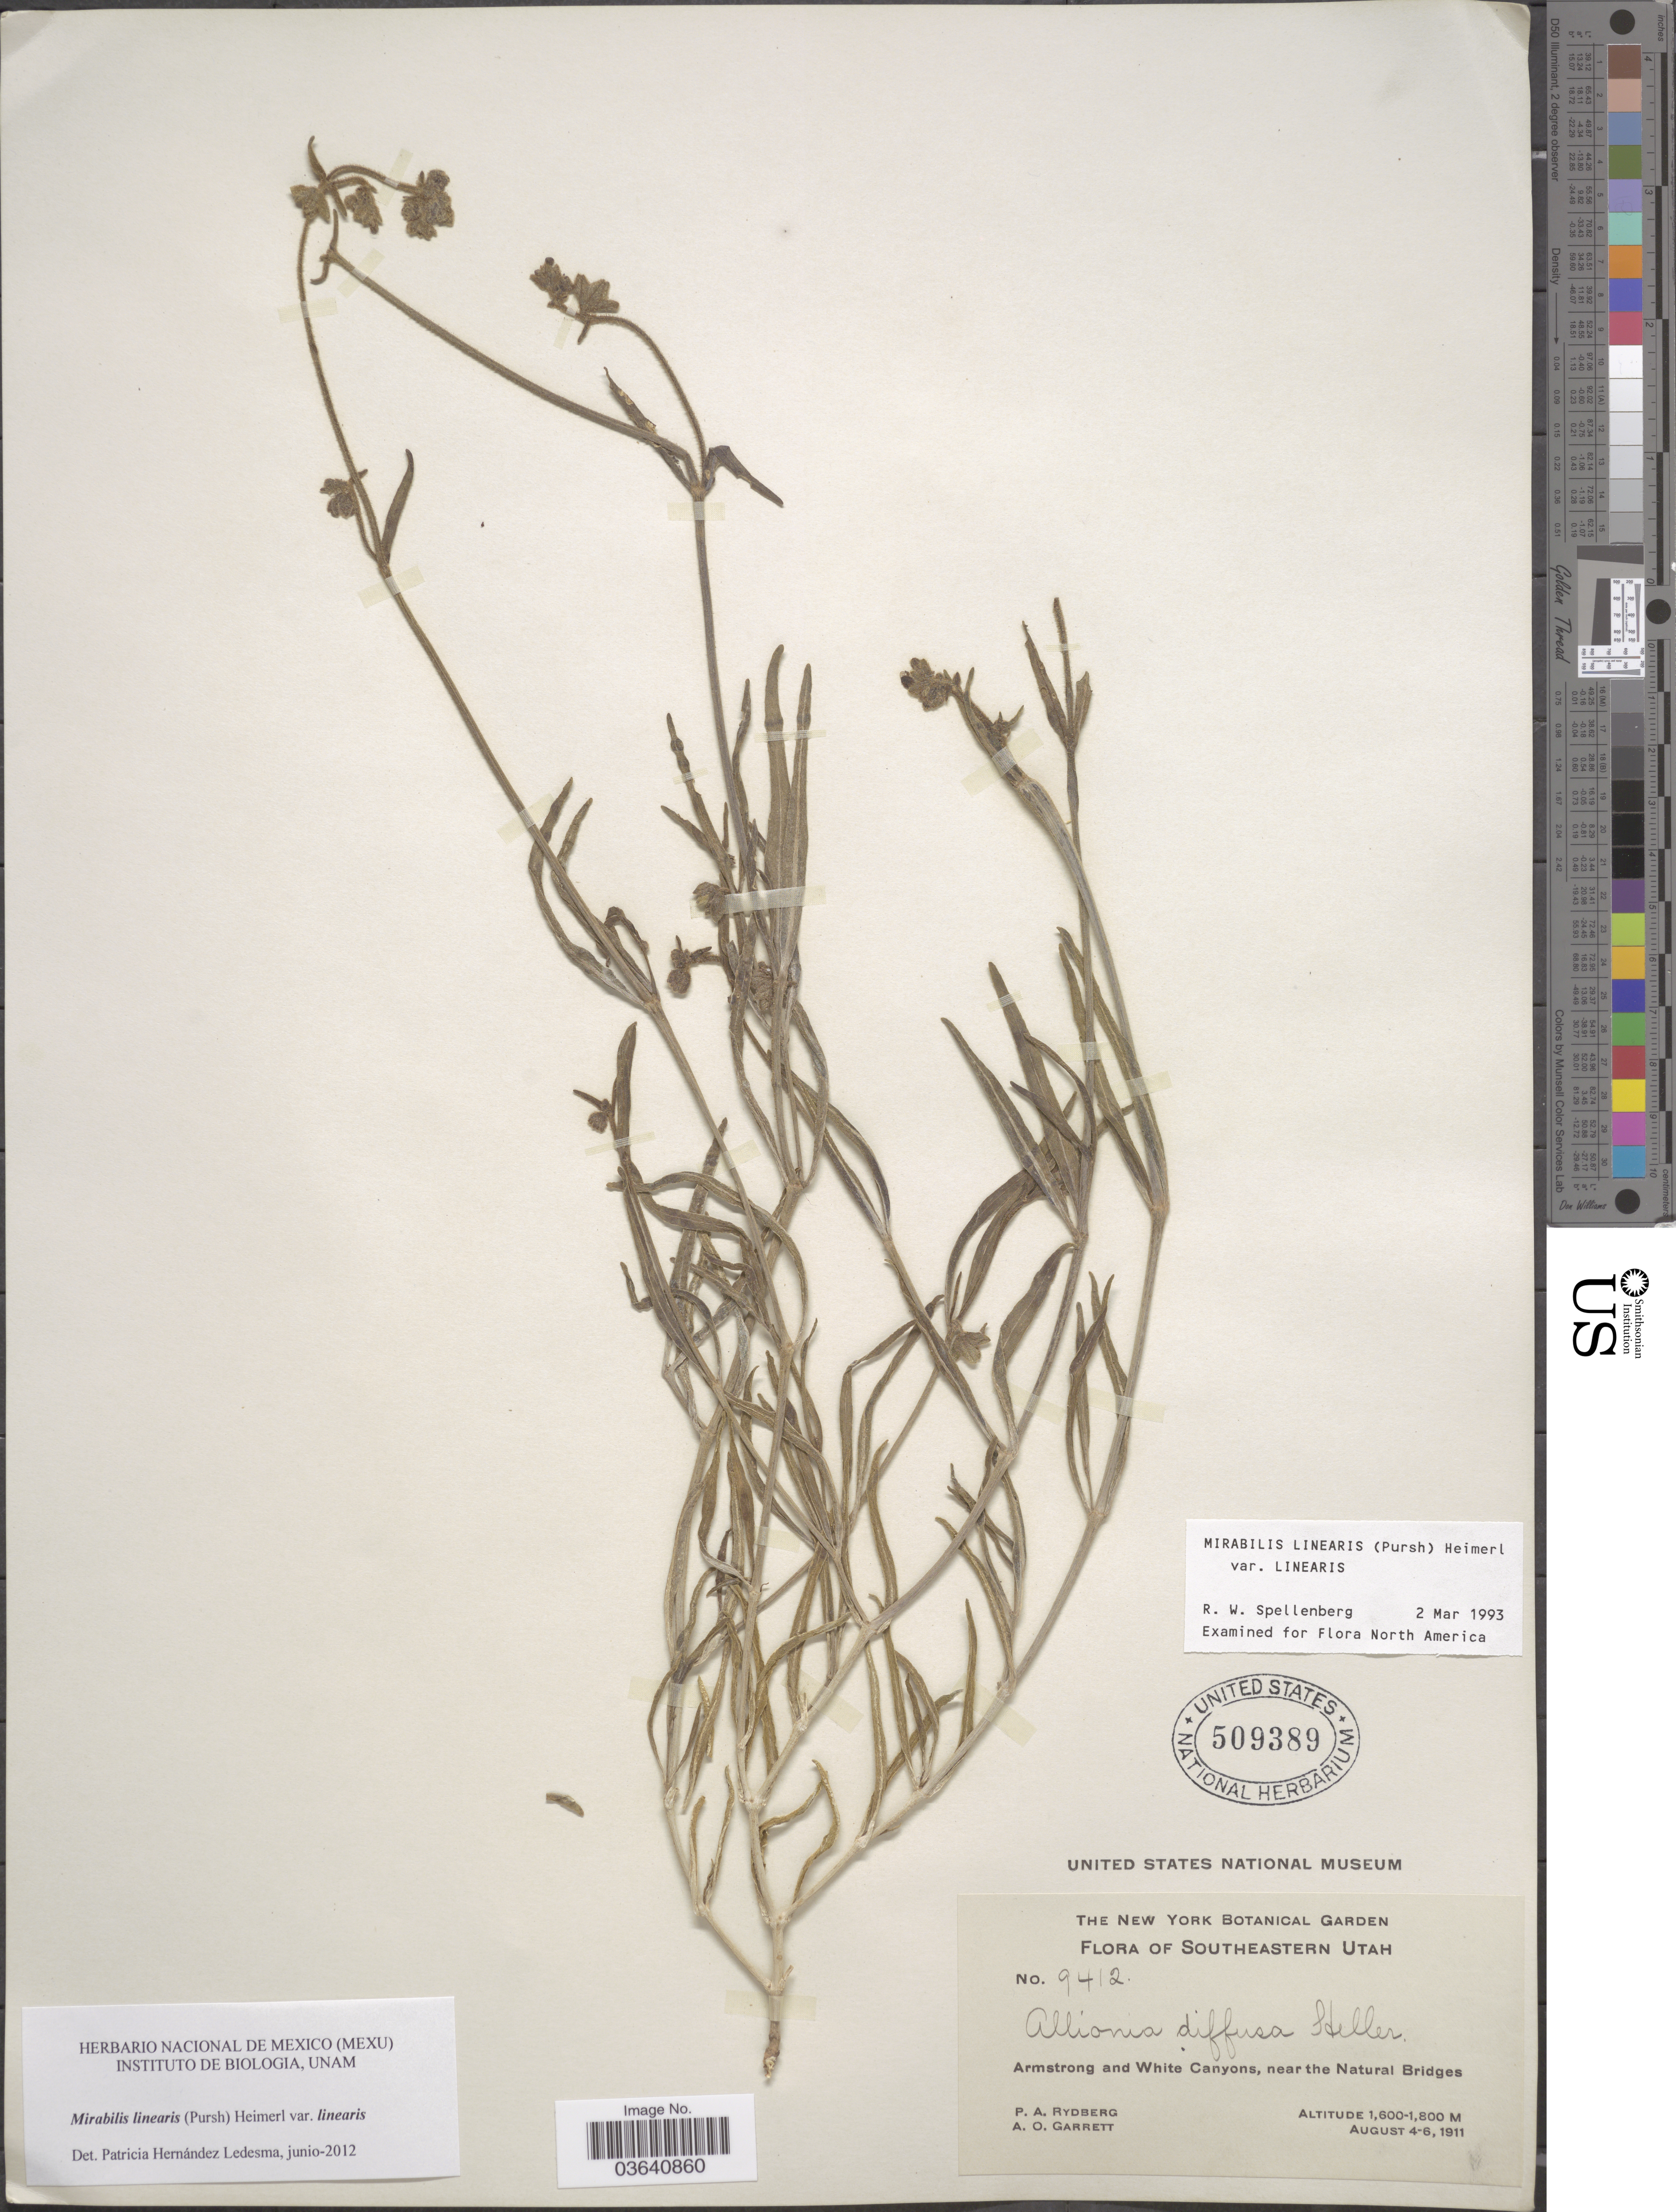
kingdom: Plantae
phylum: Tracheophyta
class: Magnoliopsida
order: Caryophyllales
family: Nyctaginaceae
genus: Mirabilis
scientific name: Mirabilis linearis var. linearis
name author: (Pursh) Heimerl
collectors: P. A. Rydberg & A. O. Garrett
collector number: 9412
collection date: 1911-08-04/1911-08-06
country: United States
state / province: Utah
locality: Southeastern Utah. Armstrong and White Canyons, near the Natural Bridges.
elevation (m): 1600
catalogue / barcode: US 509389